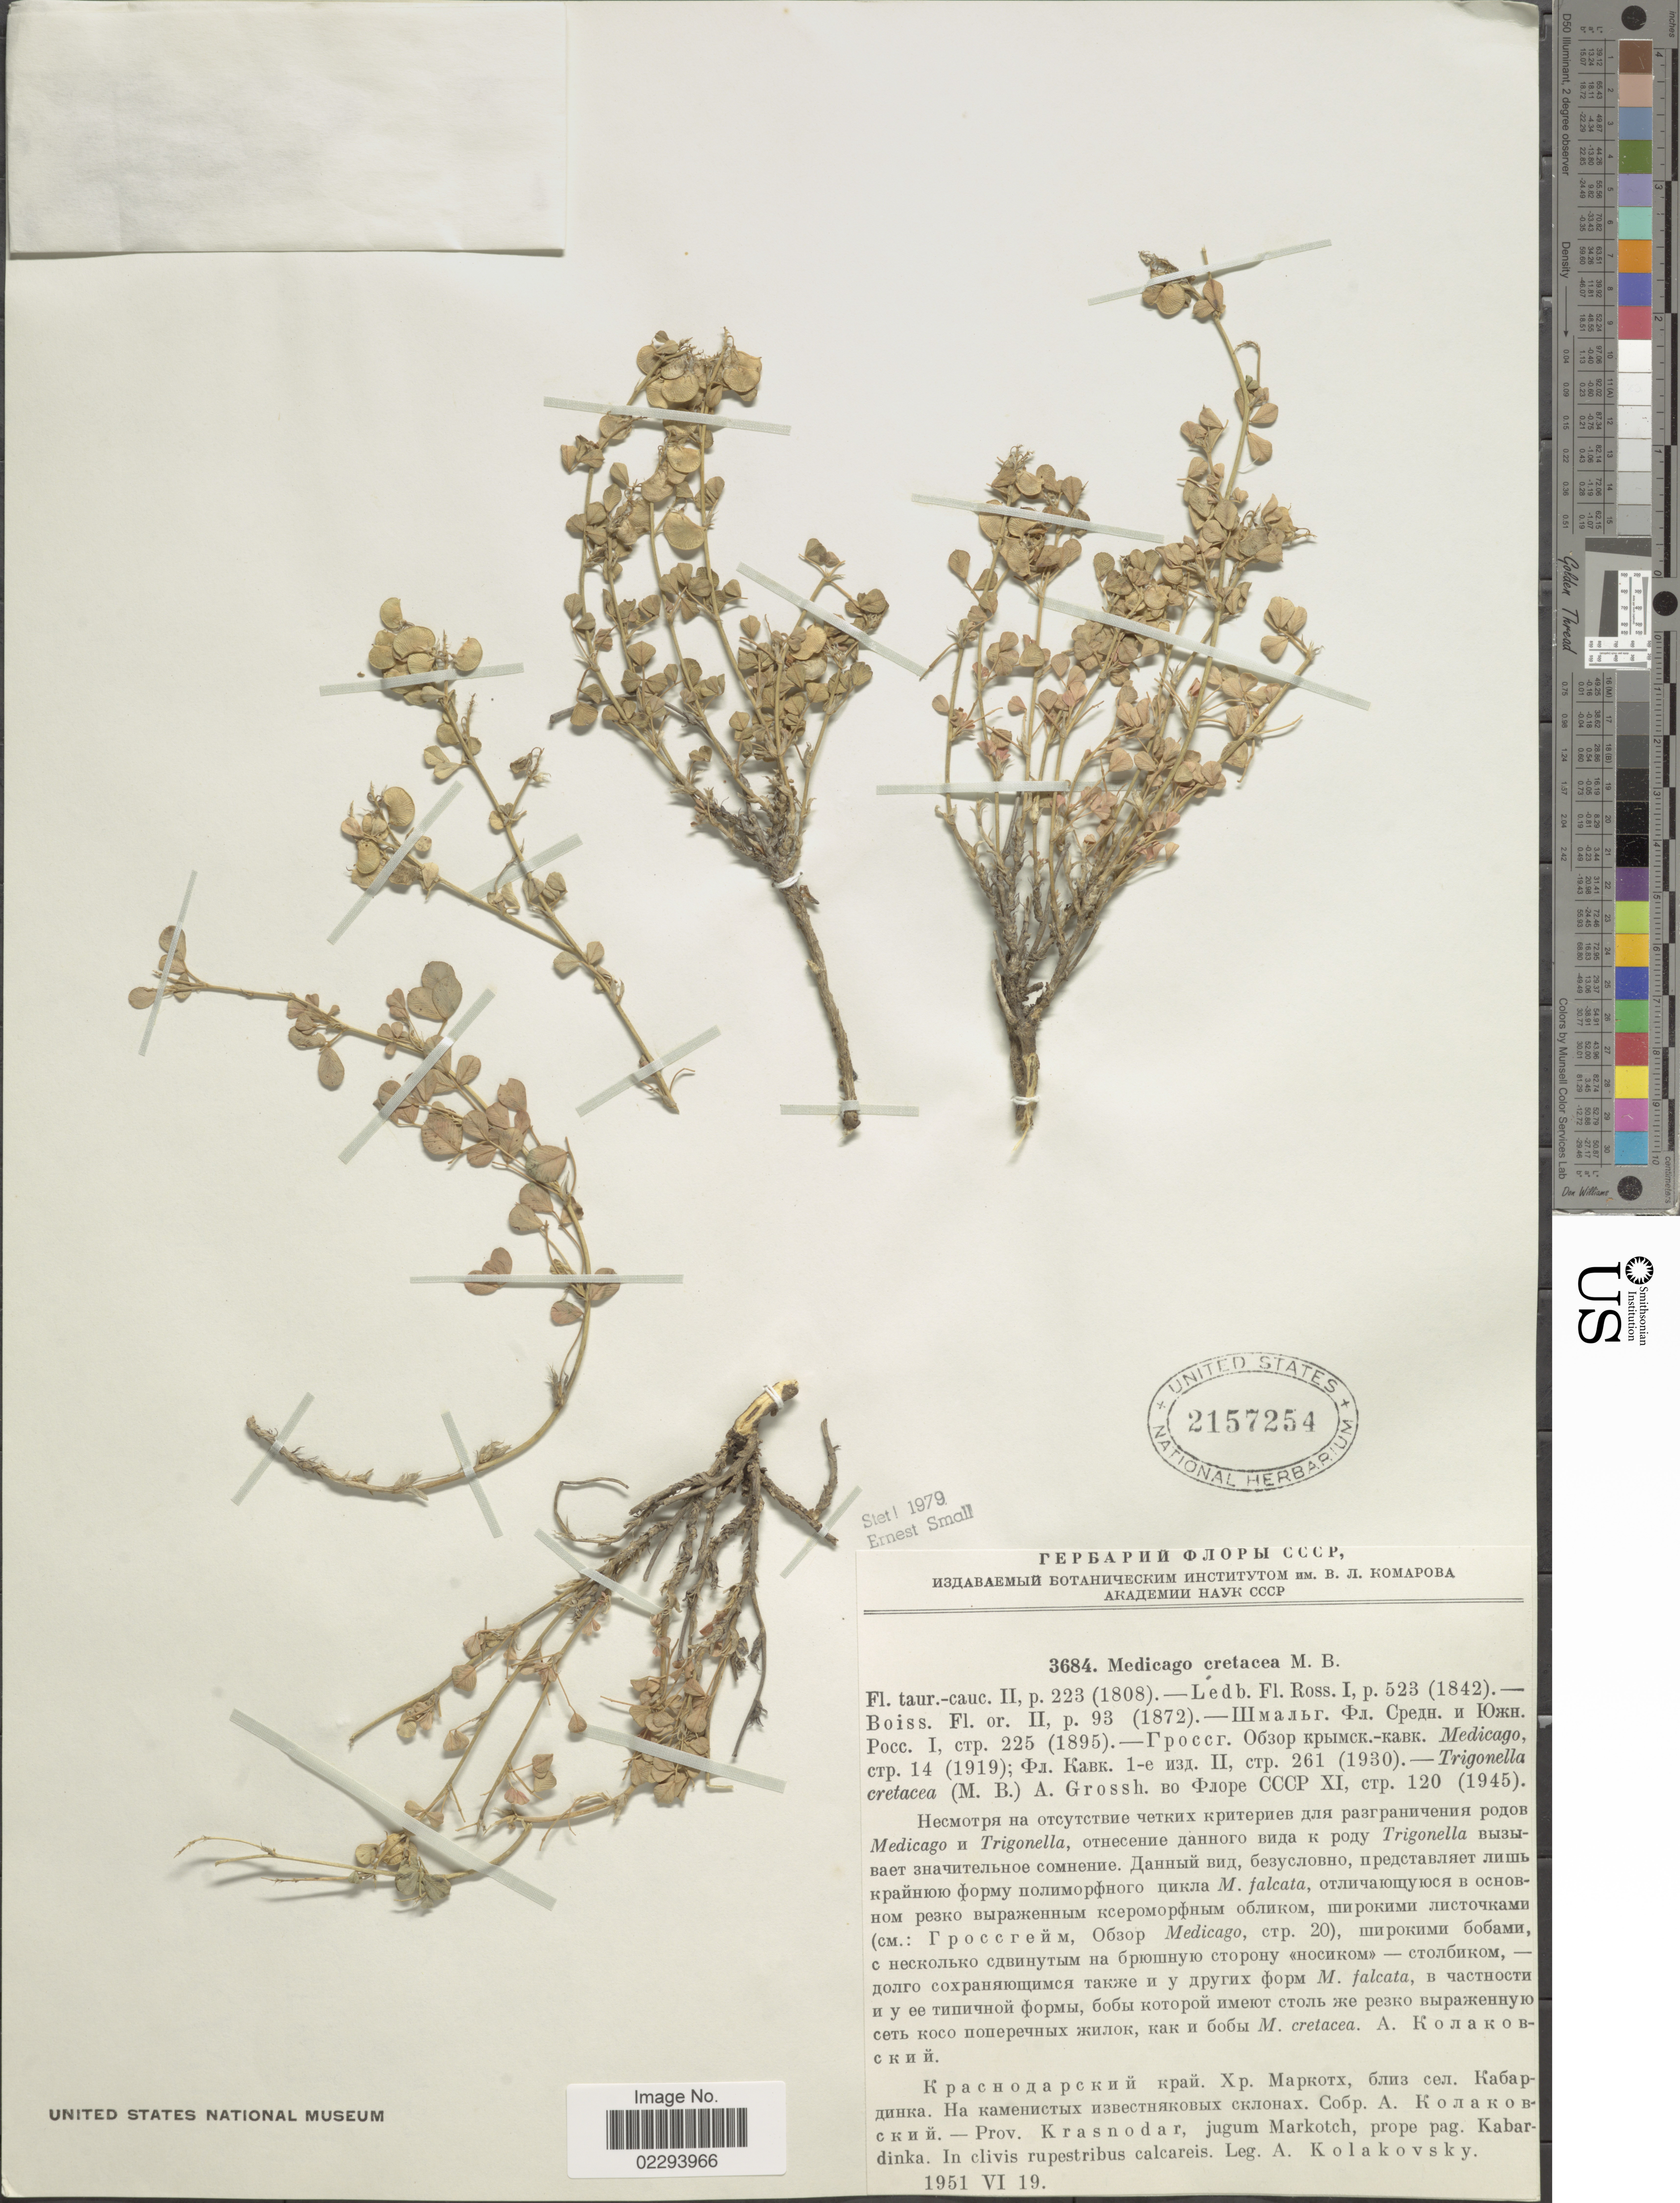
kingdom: Plantae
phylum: Tracheophyta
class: Magnoliopsida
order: Fabales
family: Fabaceae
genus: Medicago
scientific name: Medicago cretacea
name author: M. Bieb.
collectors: A. Kolakovsky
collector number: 3684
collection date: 1951-06-19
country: Russian Federation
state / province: Krasnodar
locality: Prov. Krasnodar, jagun Markoch, prope pag. kabardinka. In clivis rupestribus calcareis.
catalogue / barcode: US 2157254